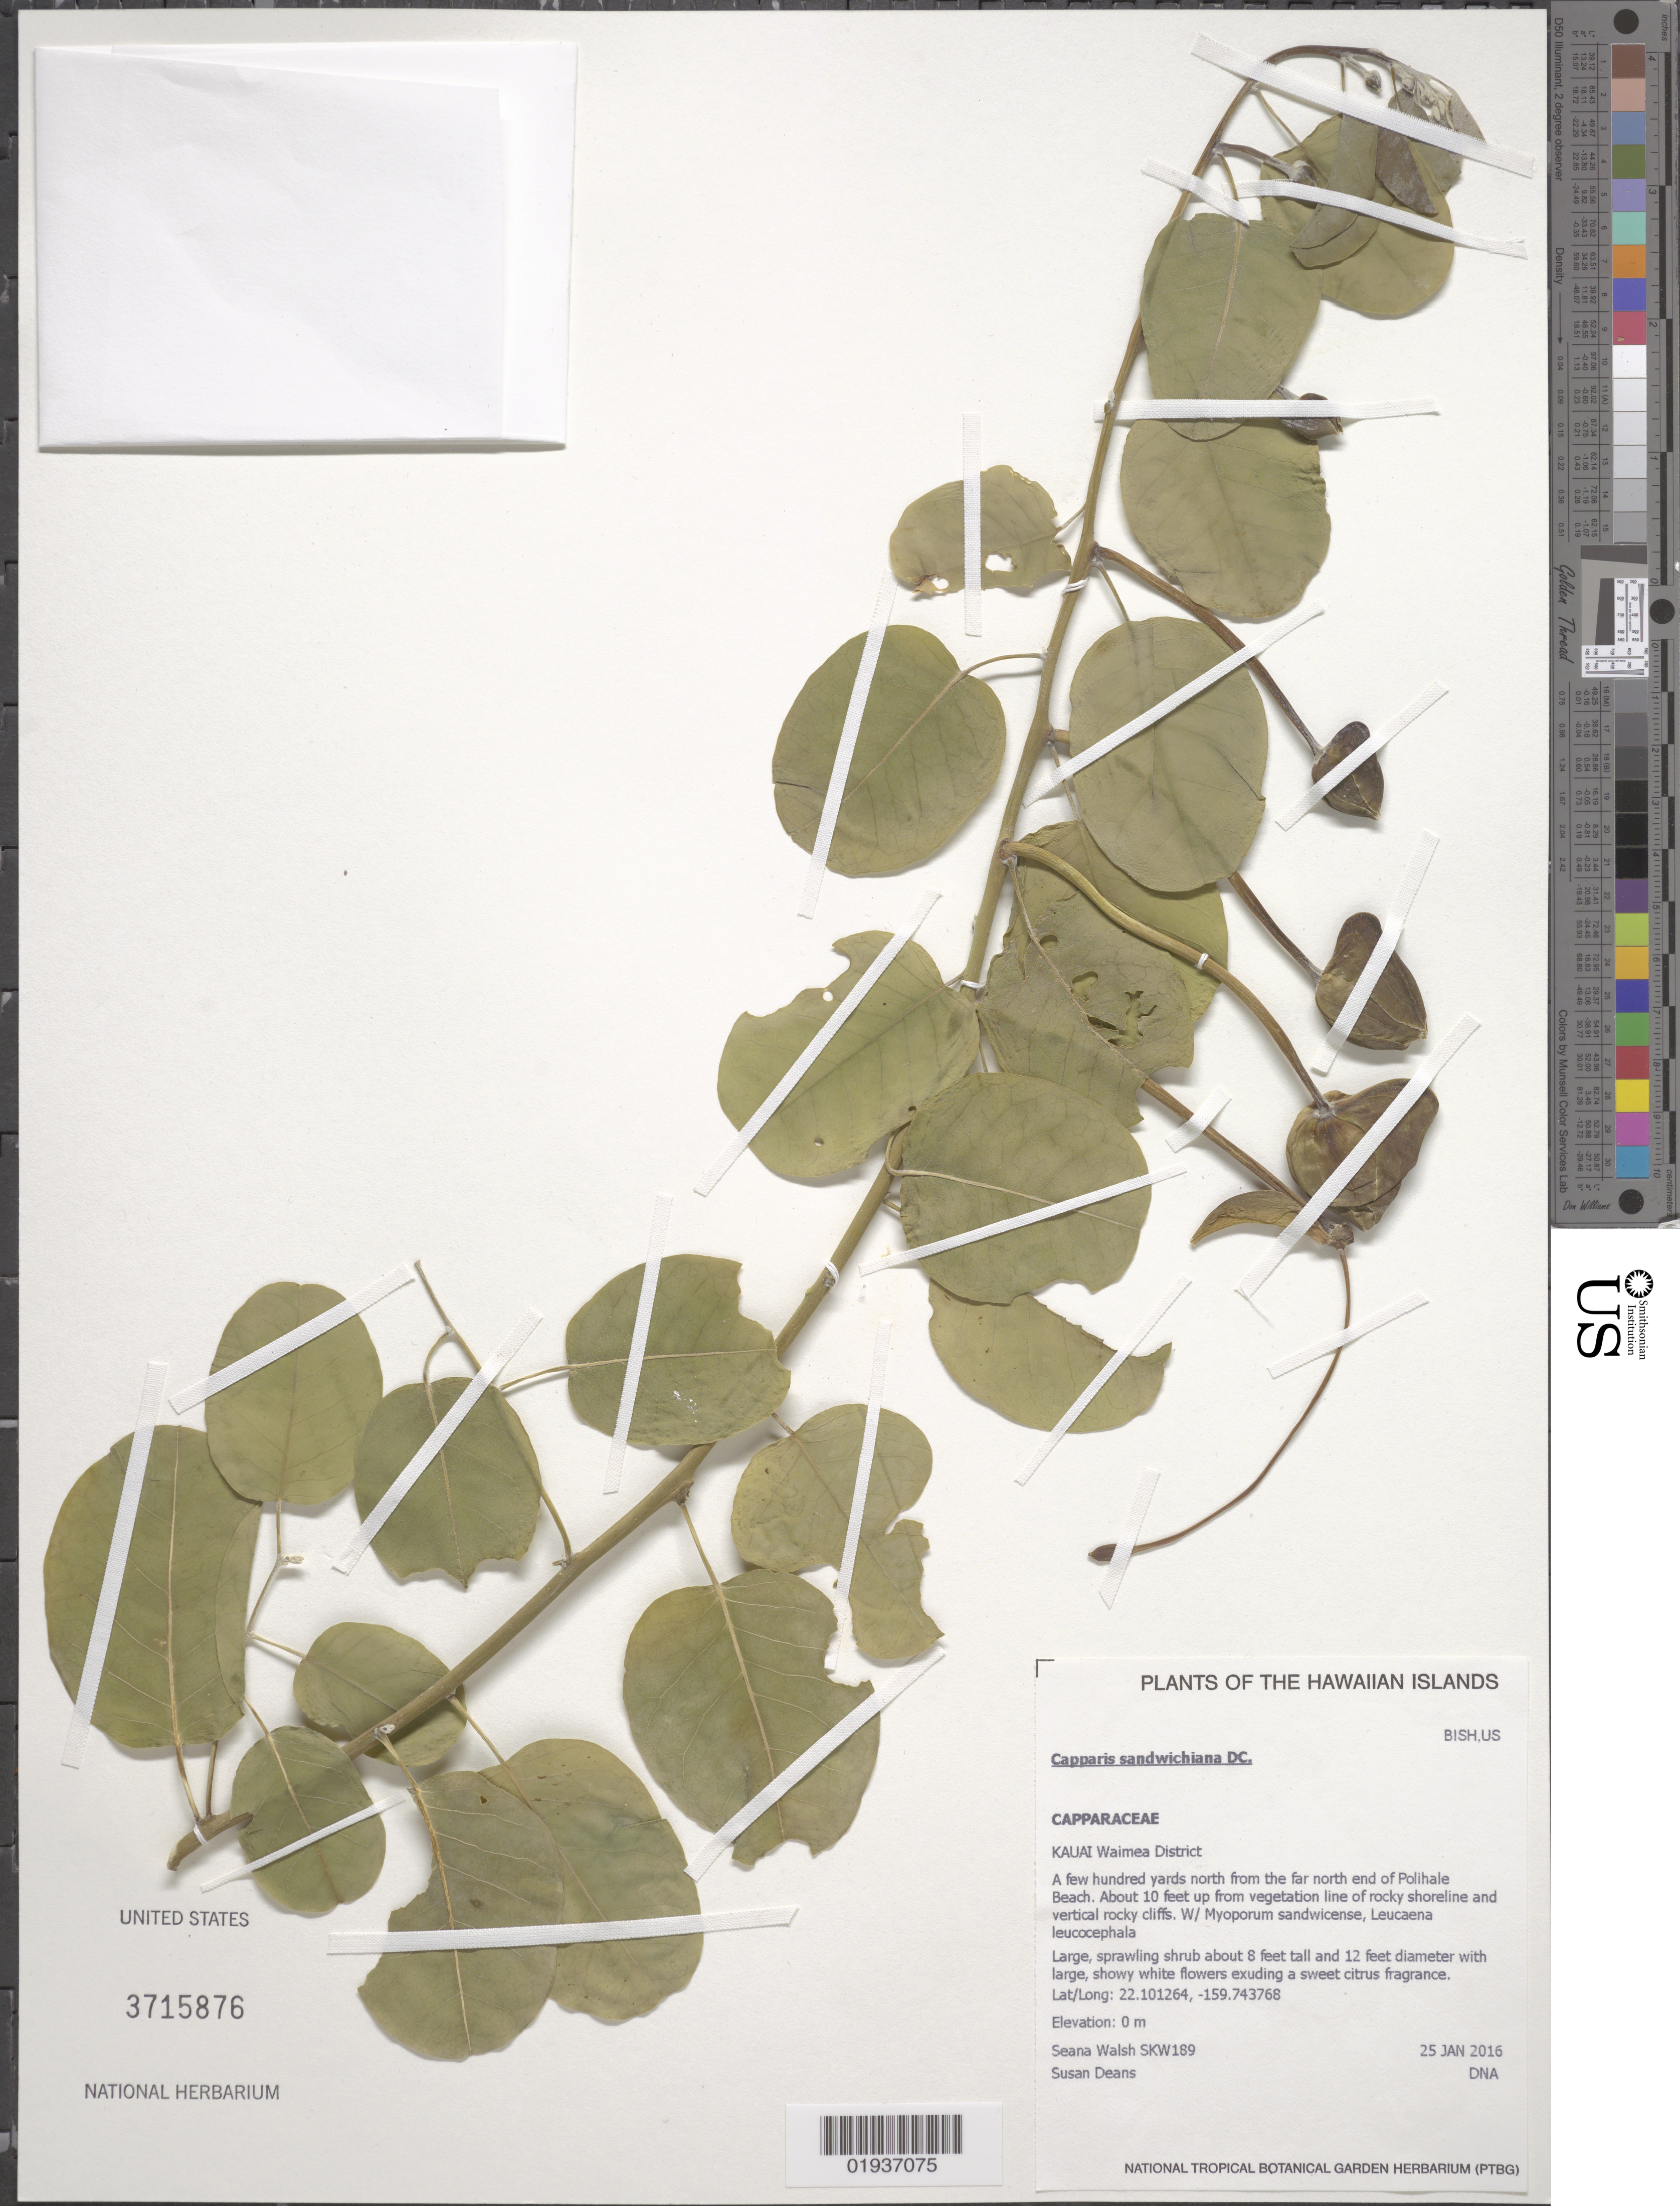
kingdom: Plantae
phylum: Tracheophyta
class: Magnoliopsida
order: Brassicales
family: Capparaceae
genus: Capparis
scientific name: Capparis sandwichiana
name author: DC.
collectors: S. Walsh & S. Deans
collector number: SKW189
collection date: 2016-01-25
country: United States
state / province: Hawaii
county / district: Kauai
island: Kaua'i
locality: Waimea District, a few hundred yards north from the far north end of Polihale Beach, about 10 feet up from vegetation line of rocky shoreline and vertical rocky cliffs.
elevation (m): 0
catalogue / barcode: US 3715876